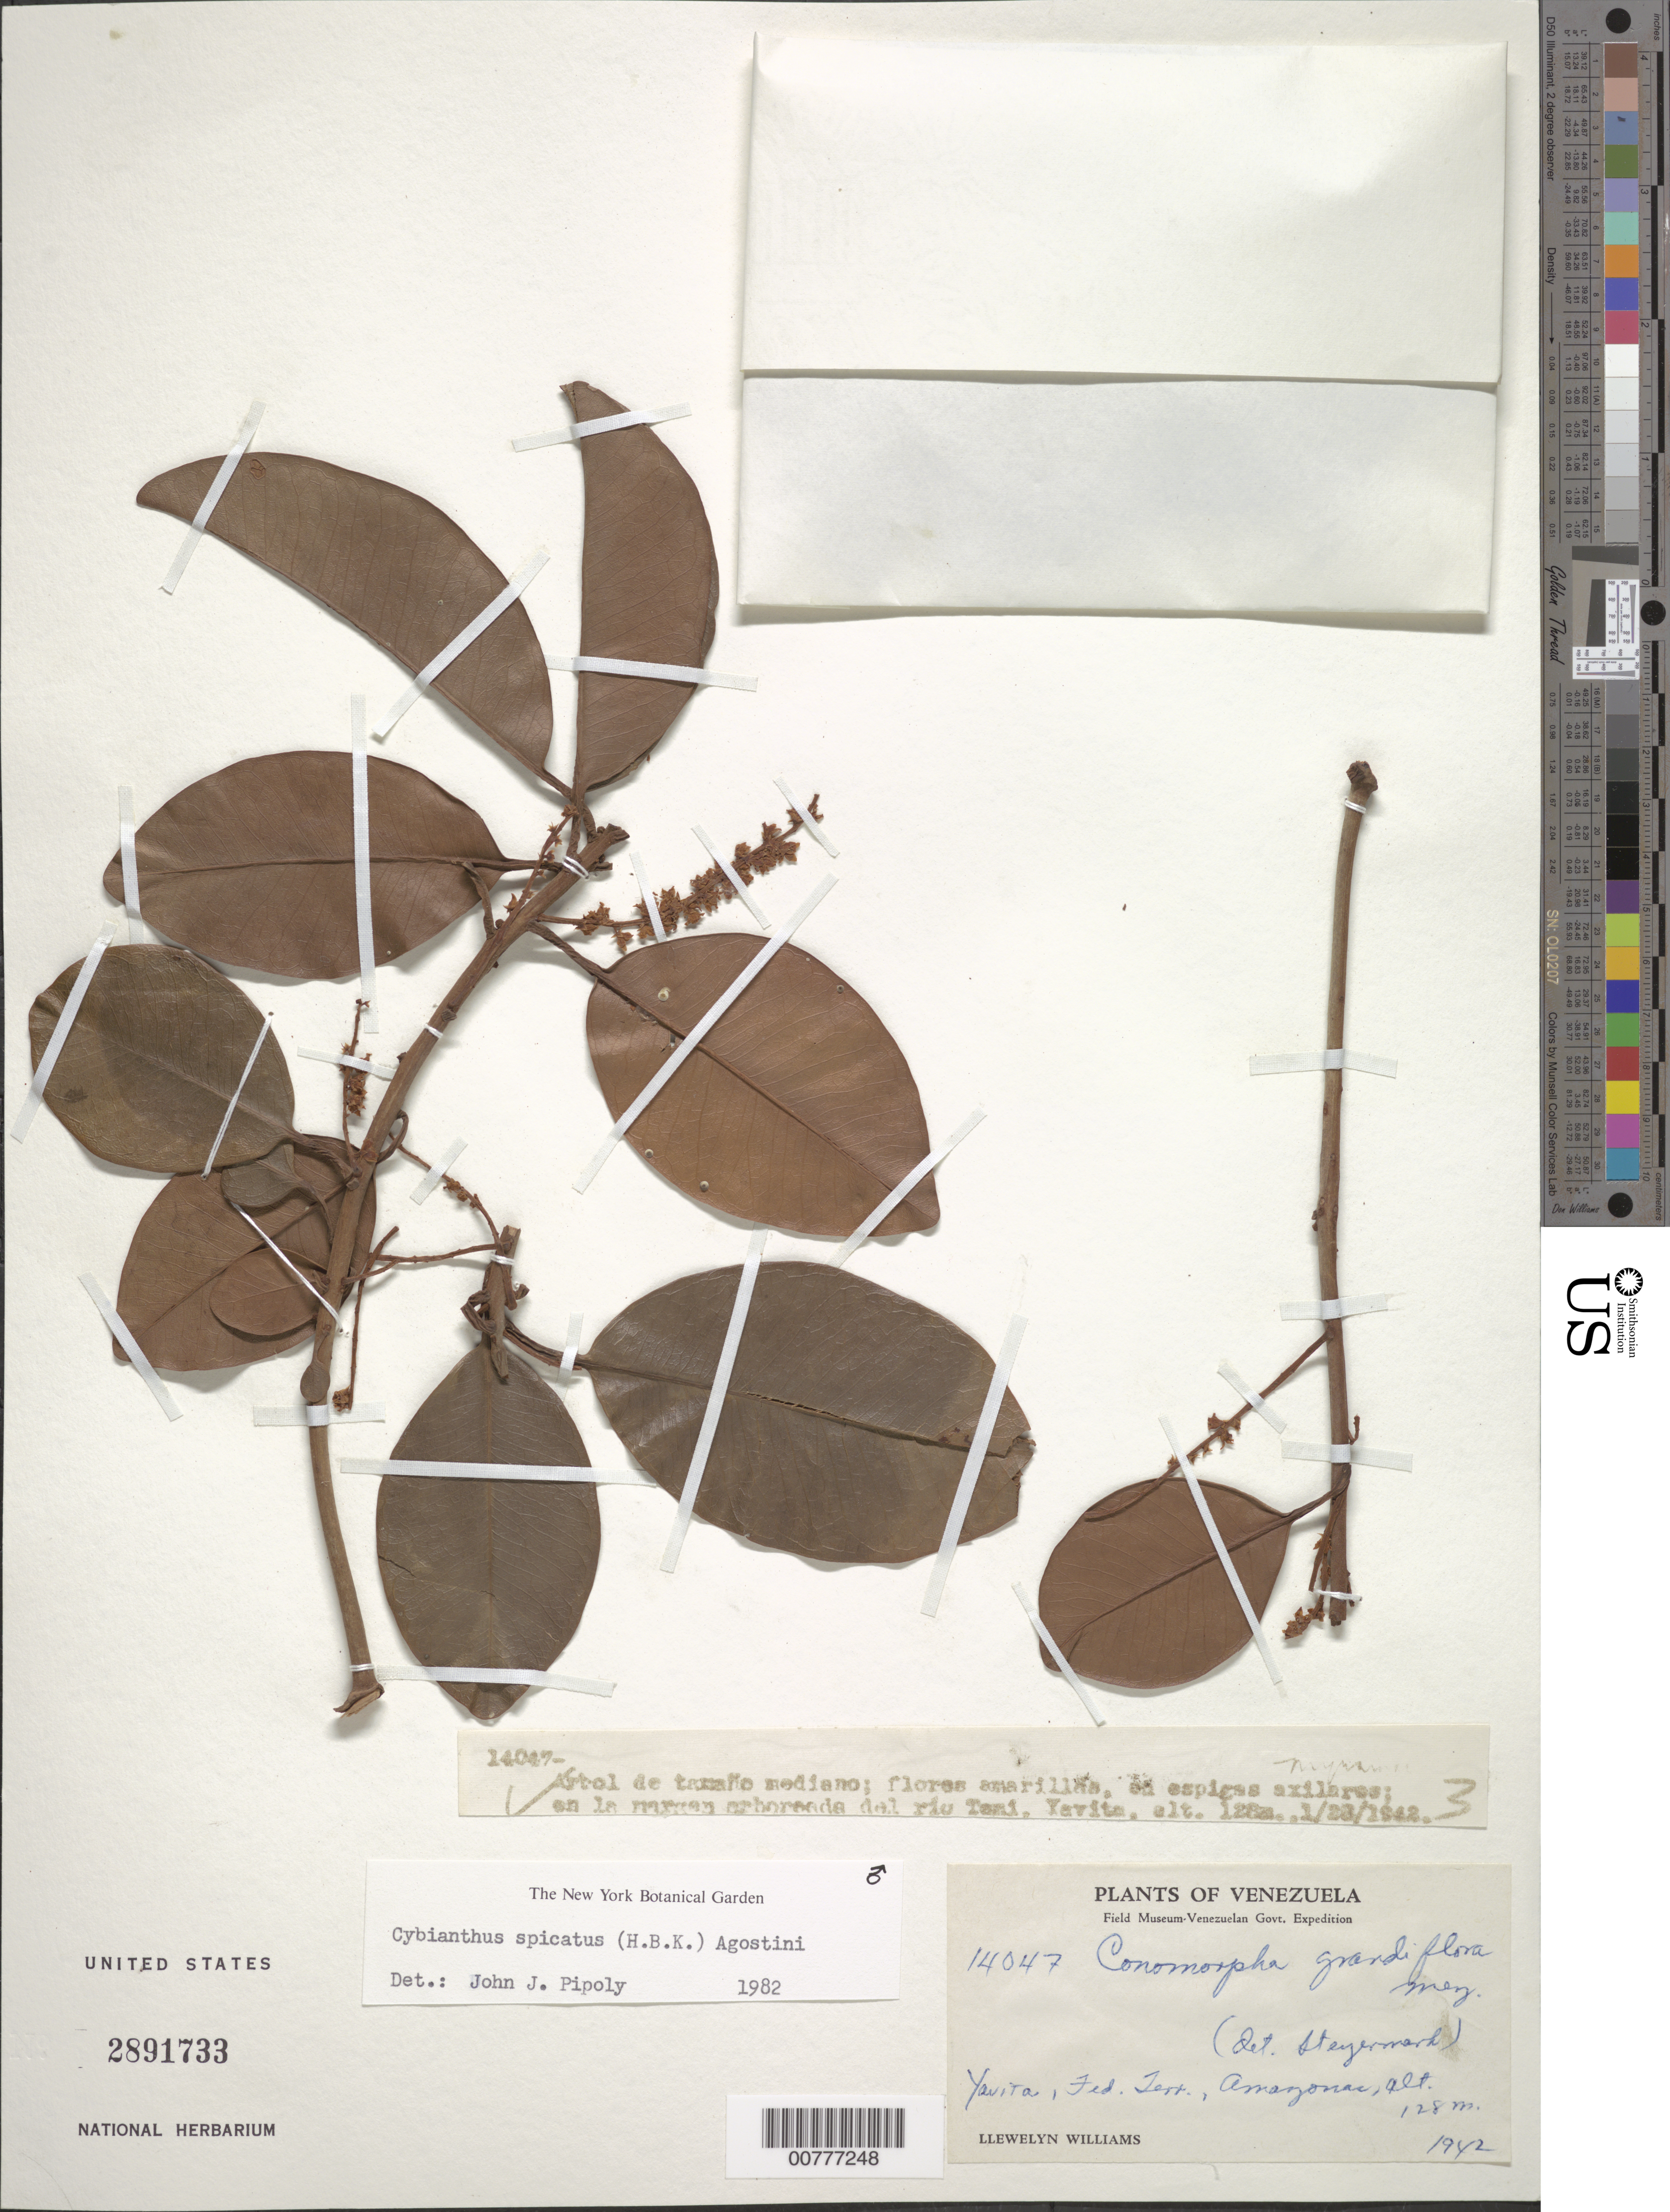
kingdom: Plantae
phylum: Tracheophyta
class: Magnoliopsida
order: Ericales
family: Primulaceae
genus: Cybianthus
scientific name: Cybianthus spicatus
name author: (Kunth) G. Agostini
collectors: Ll. Williams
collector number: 14047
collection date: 1942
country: Venezuela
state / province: Amazonas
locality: Yavita, Fed. Terr. Amazonas.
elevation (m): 128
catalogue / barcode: US 2891733